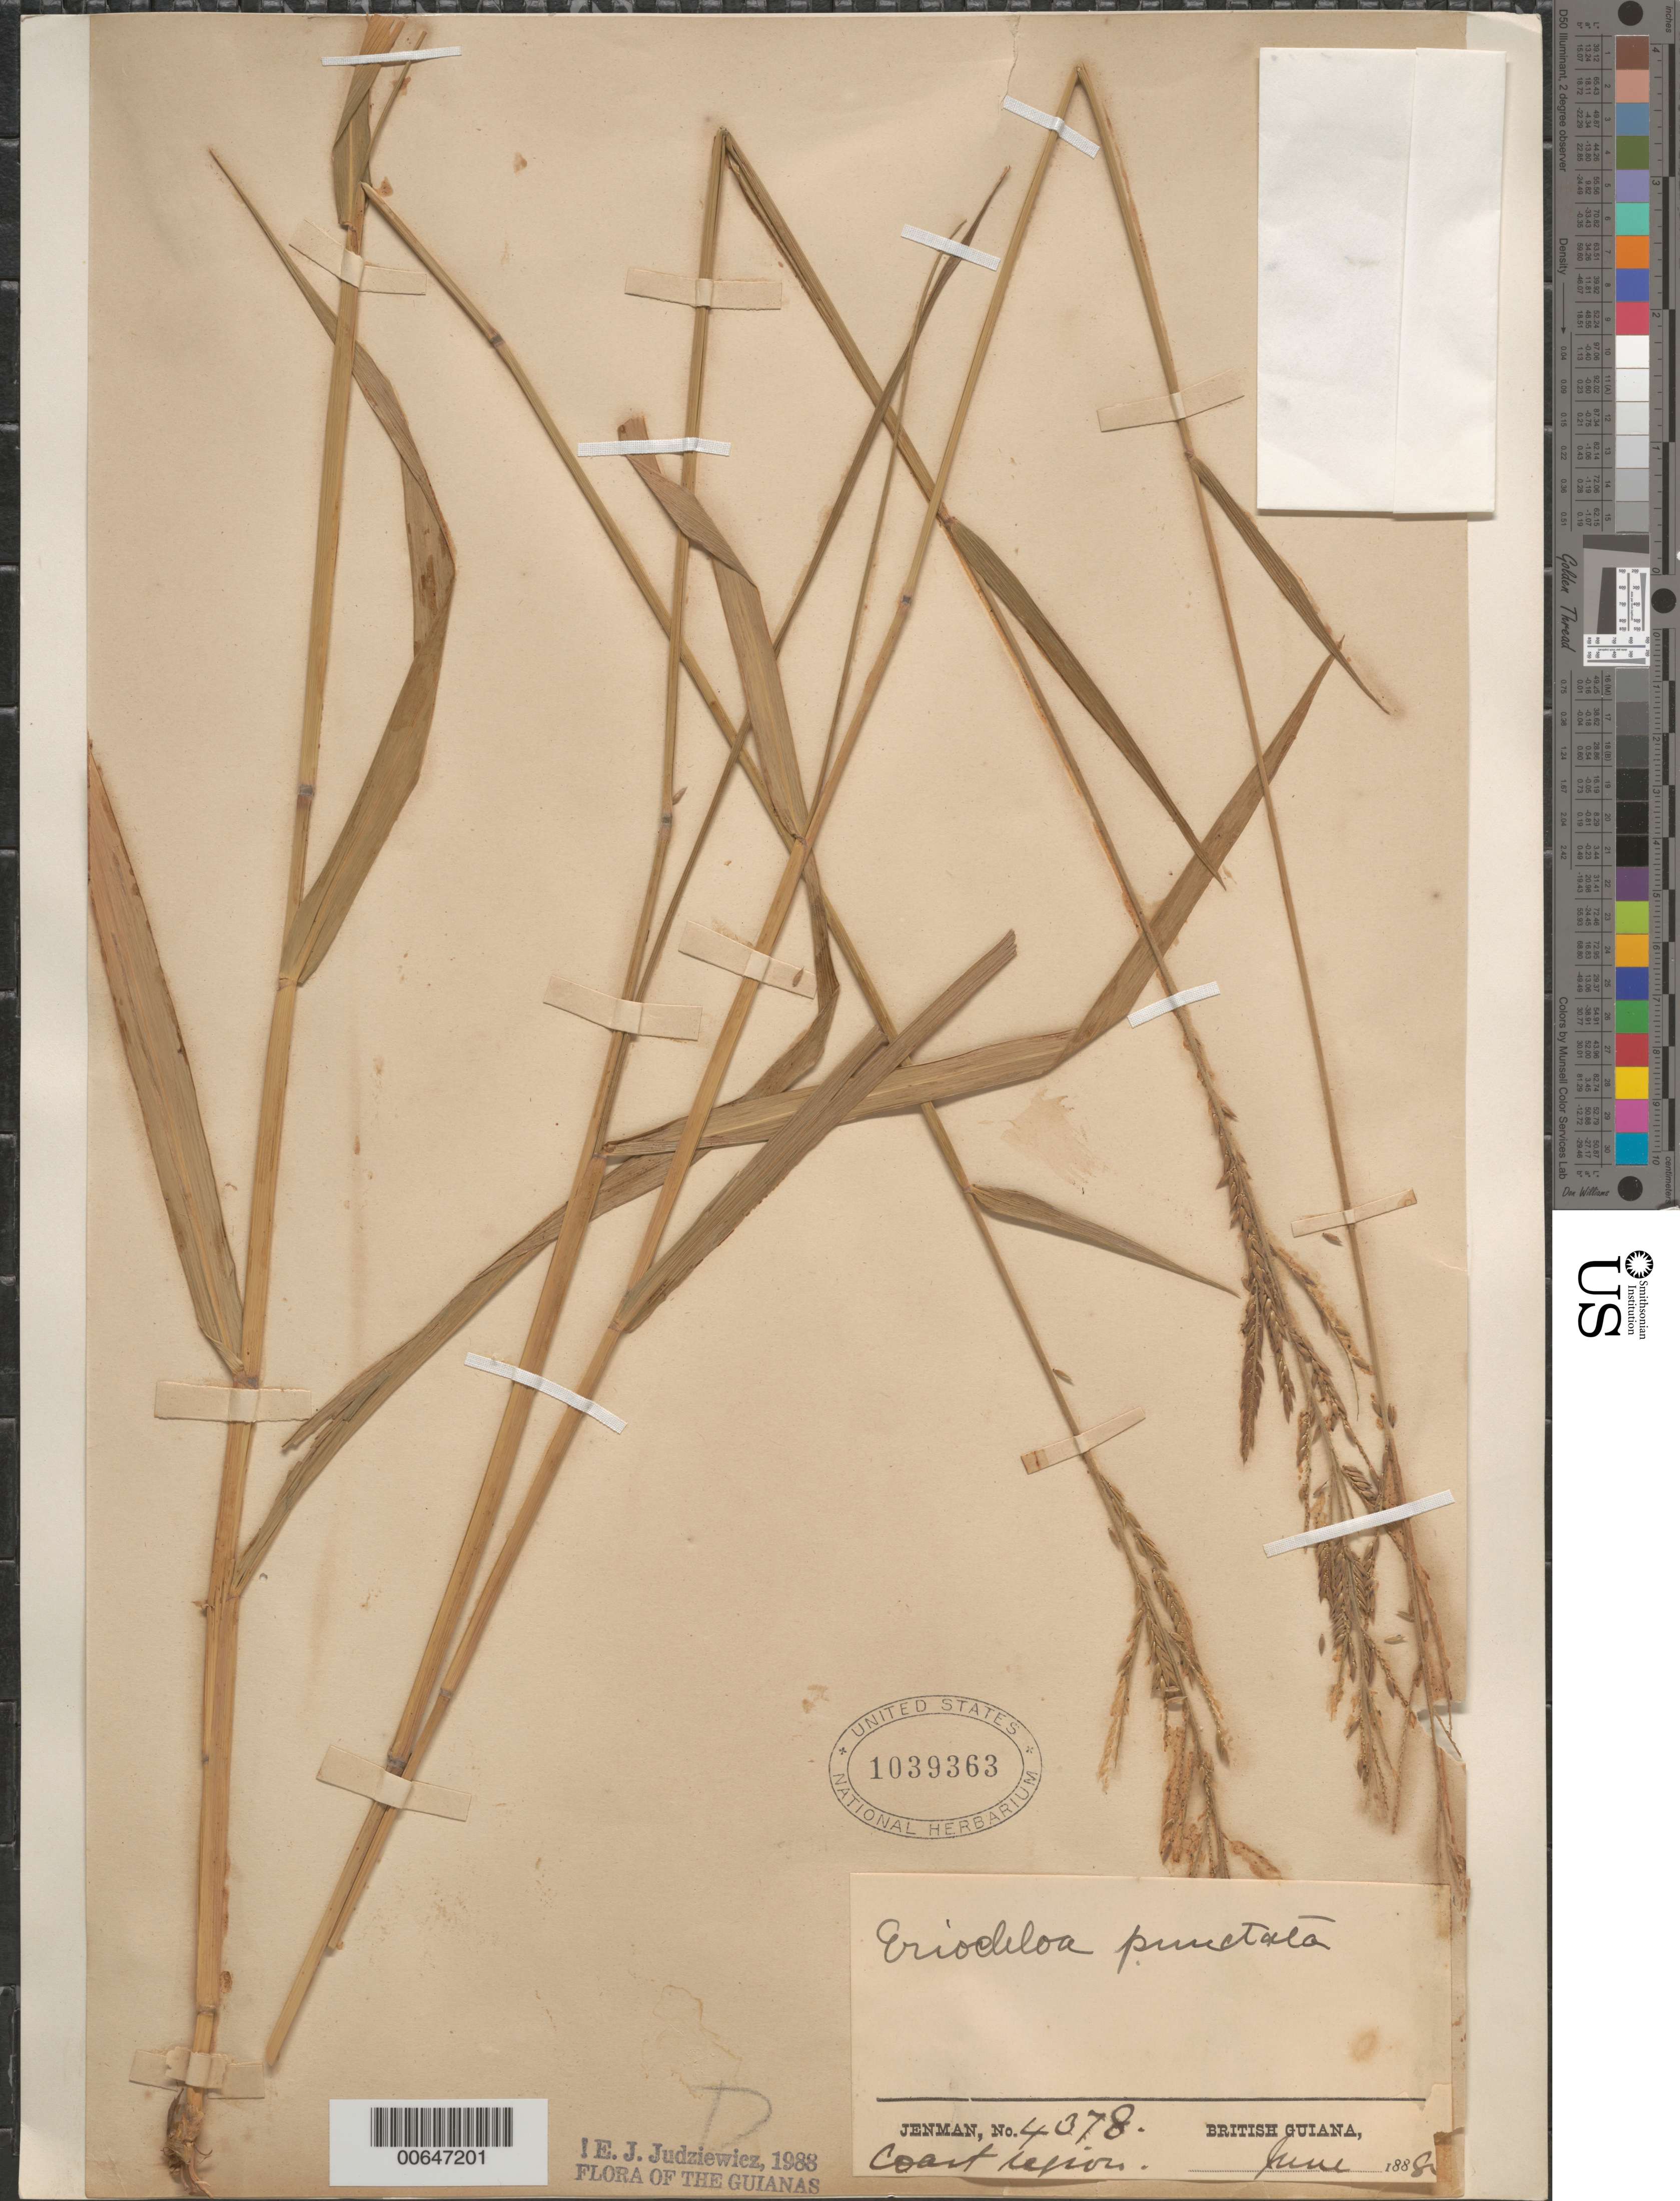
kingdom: Plantae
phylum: Tracheophyta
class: Liliopsida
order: Poales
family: Poaceae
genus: Eriochloa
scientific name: Eriochloa punctata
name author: (L.) Desv. ex Ham.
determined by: Judziewicz, E. J.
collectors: G. S. Jenman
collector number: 4378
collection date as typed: June 1888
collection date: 1888-06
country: Guyana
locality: Coast Region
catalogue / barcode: US 1039363